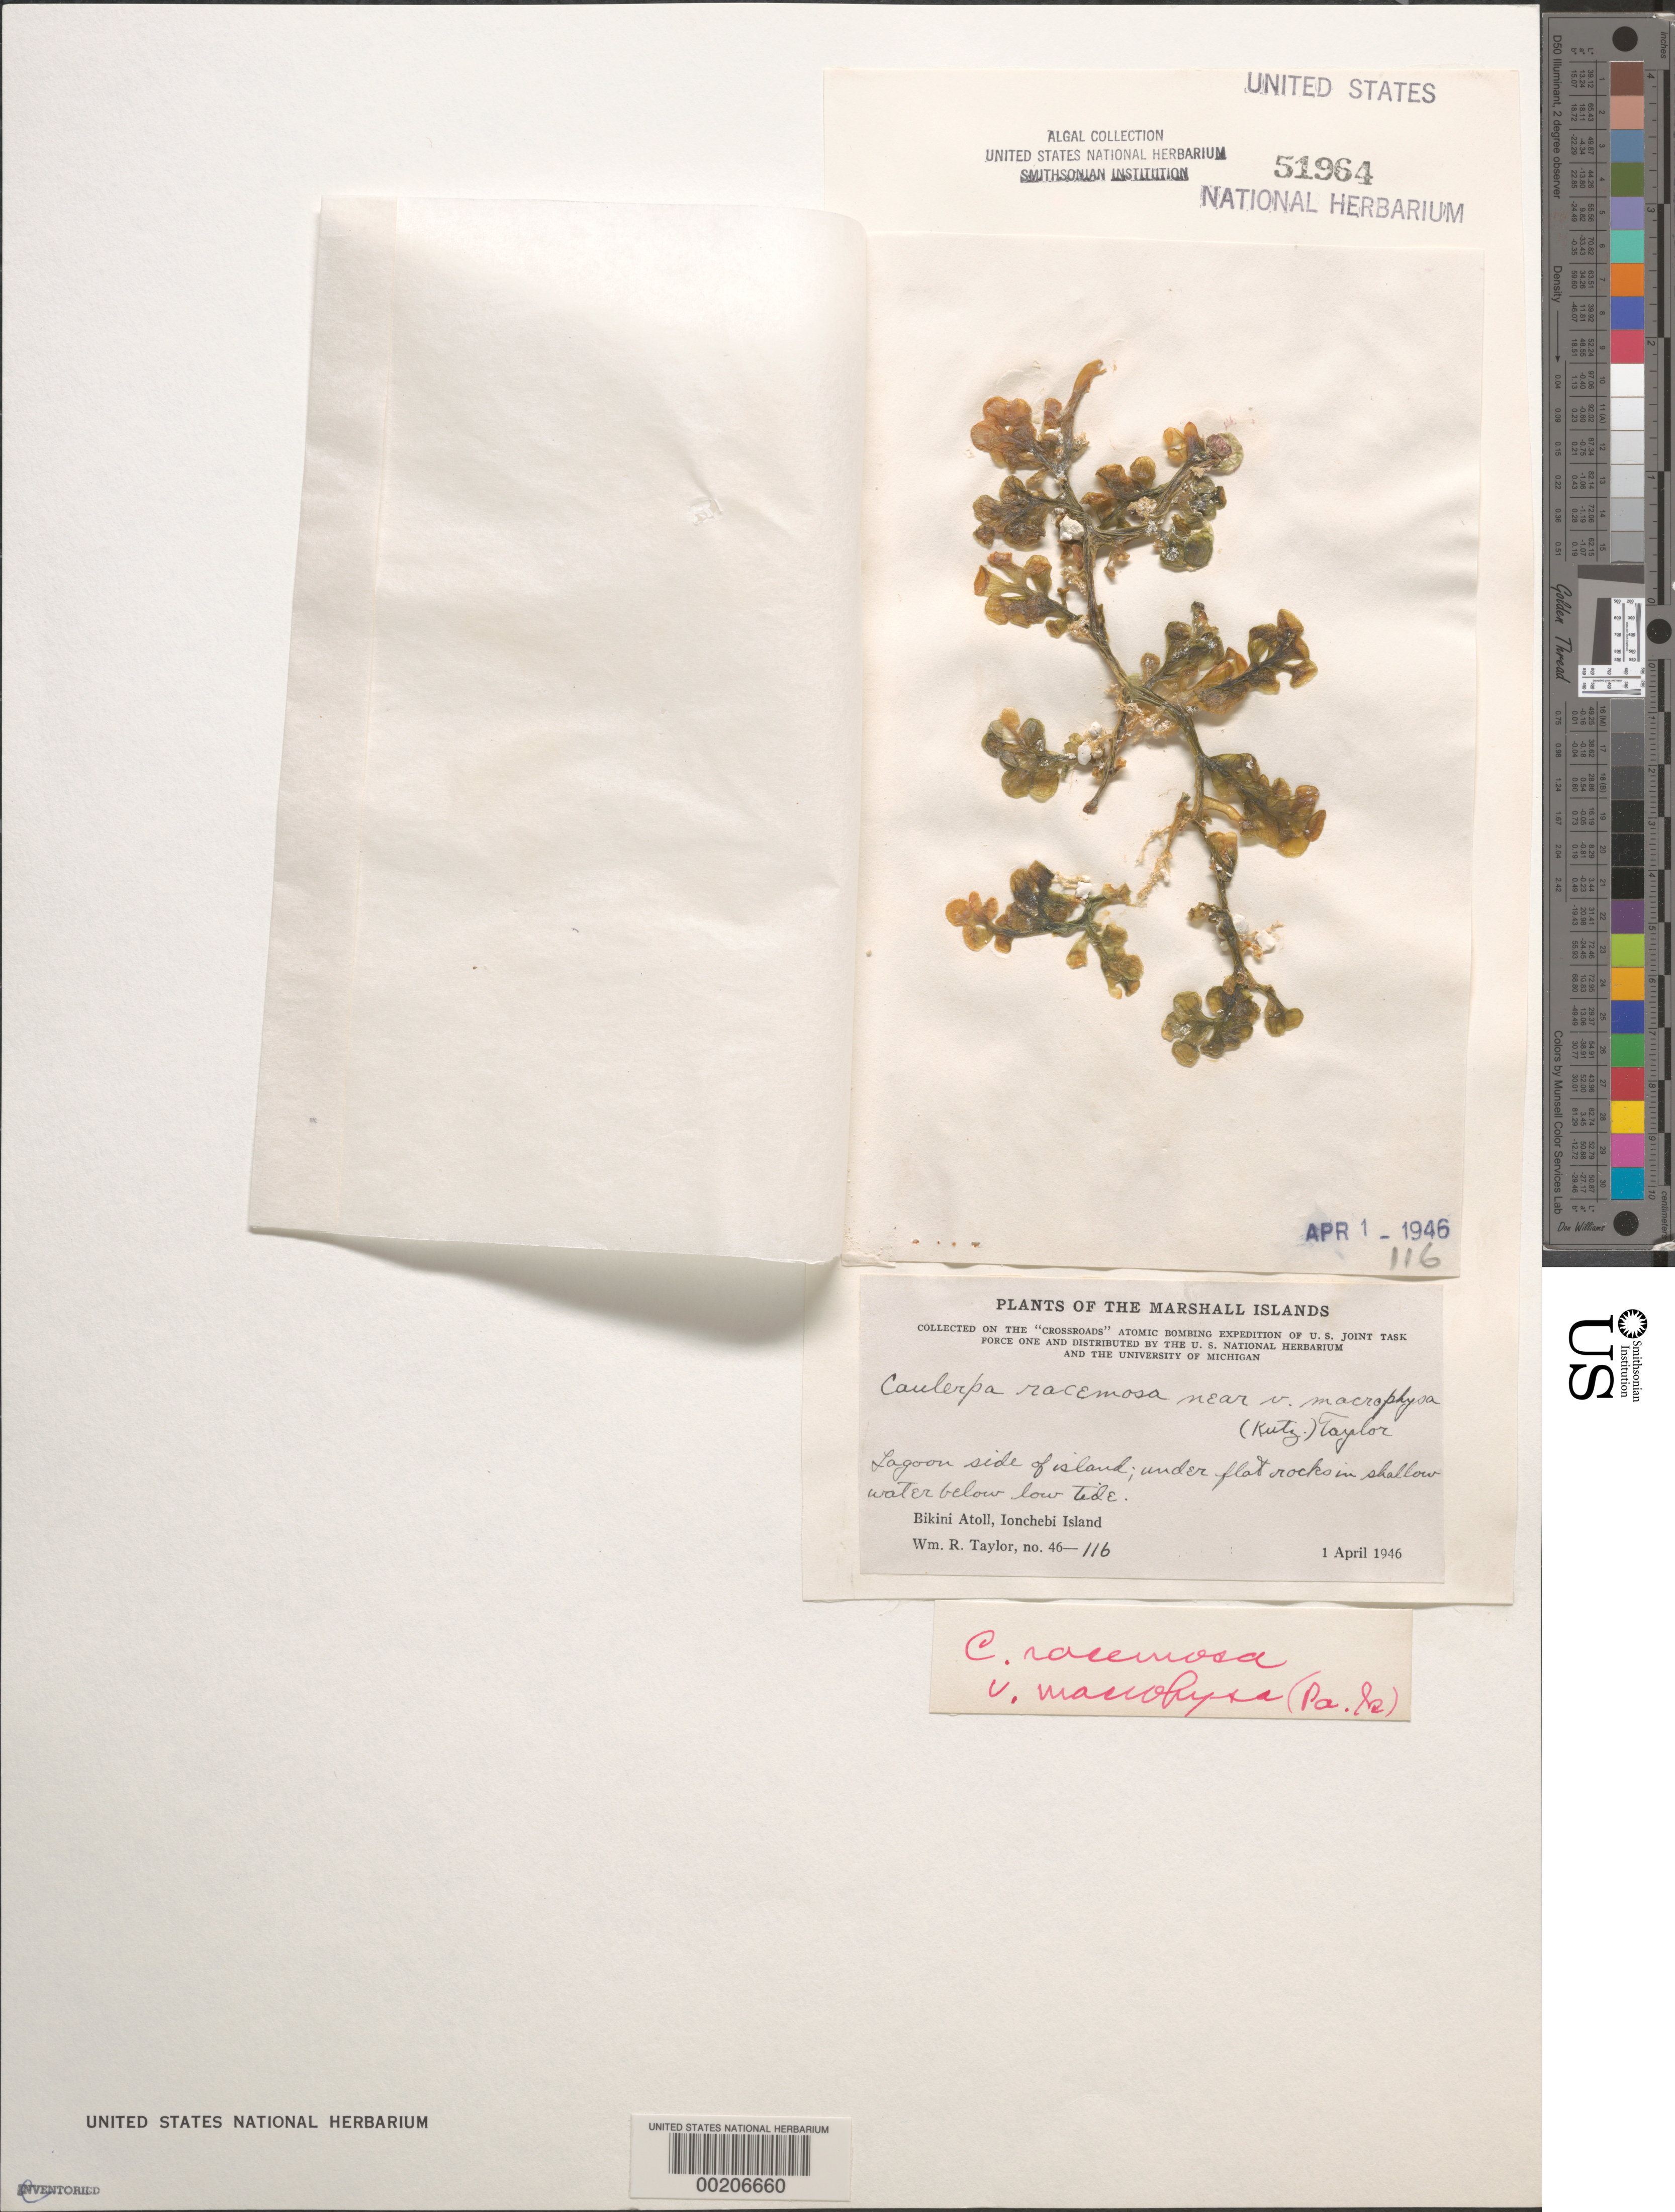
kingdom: Plantae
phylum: Chlorophyta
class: Ulvophyceae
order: Bryopsidales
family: Caulerpaceae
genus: Caulerpa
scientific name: Caulerpa racemosa var. macrophysa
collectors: W. R. Taylor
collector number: WRT 46-116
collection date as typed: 01 Apr 1946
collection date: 1946-04-01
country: Marshall Islands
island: Bikini Atoll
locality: Lonchebi Islet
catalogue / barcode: US 51964